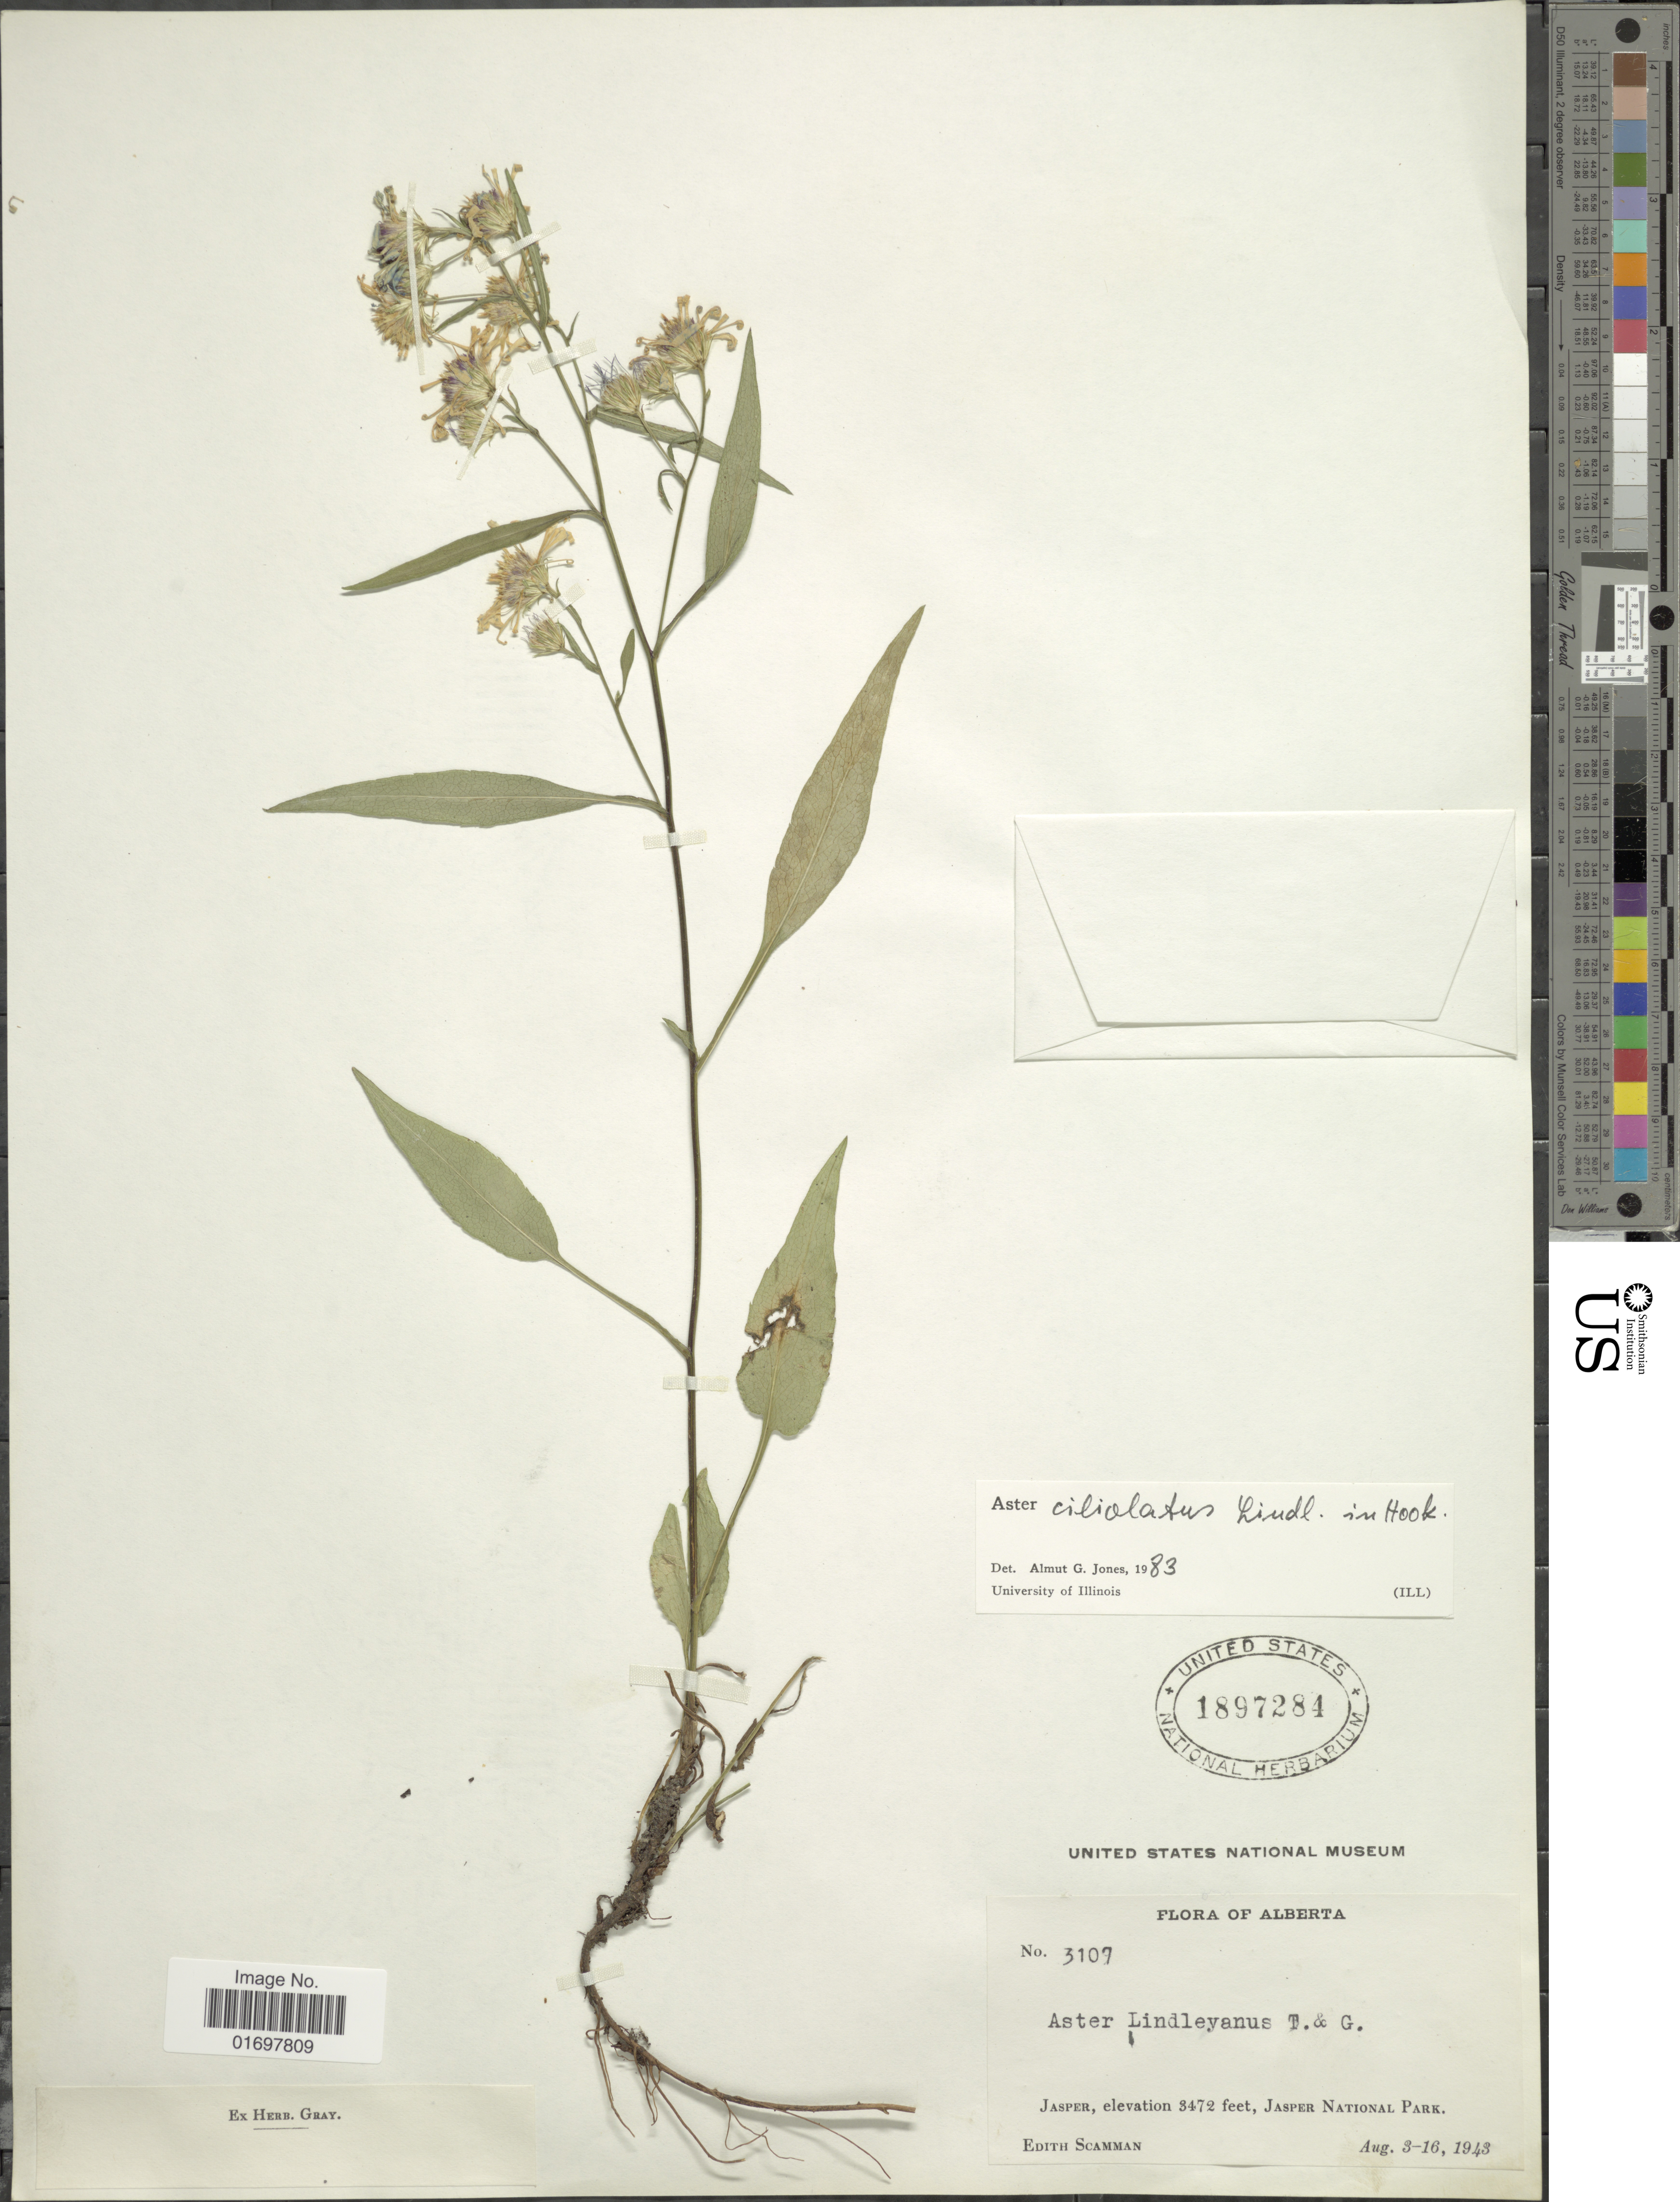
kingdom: Plantae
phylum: Tracheophyta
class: Magnoliopsida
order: Asterales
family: Asteraceae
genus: Symphyotrichum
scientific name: Symphyotrichum ciliolatum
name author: (Lindl.) Á. Löve & D. Löve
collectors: E. Scamman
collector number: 3107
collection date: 1943-08-03/1943-08-16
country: Canada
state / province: Alberta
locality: Alberta, Jasper, Jasper National Park.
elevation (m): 1058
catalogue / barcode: US 1897284